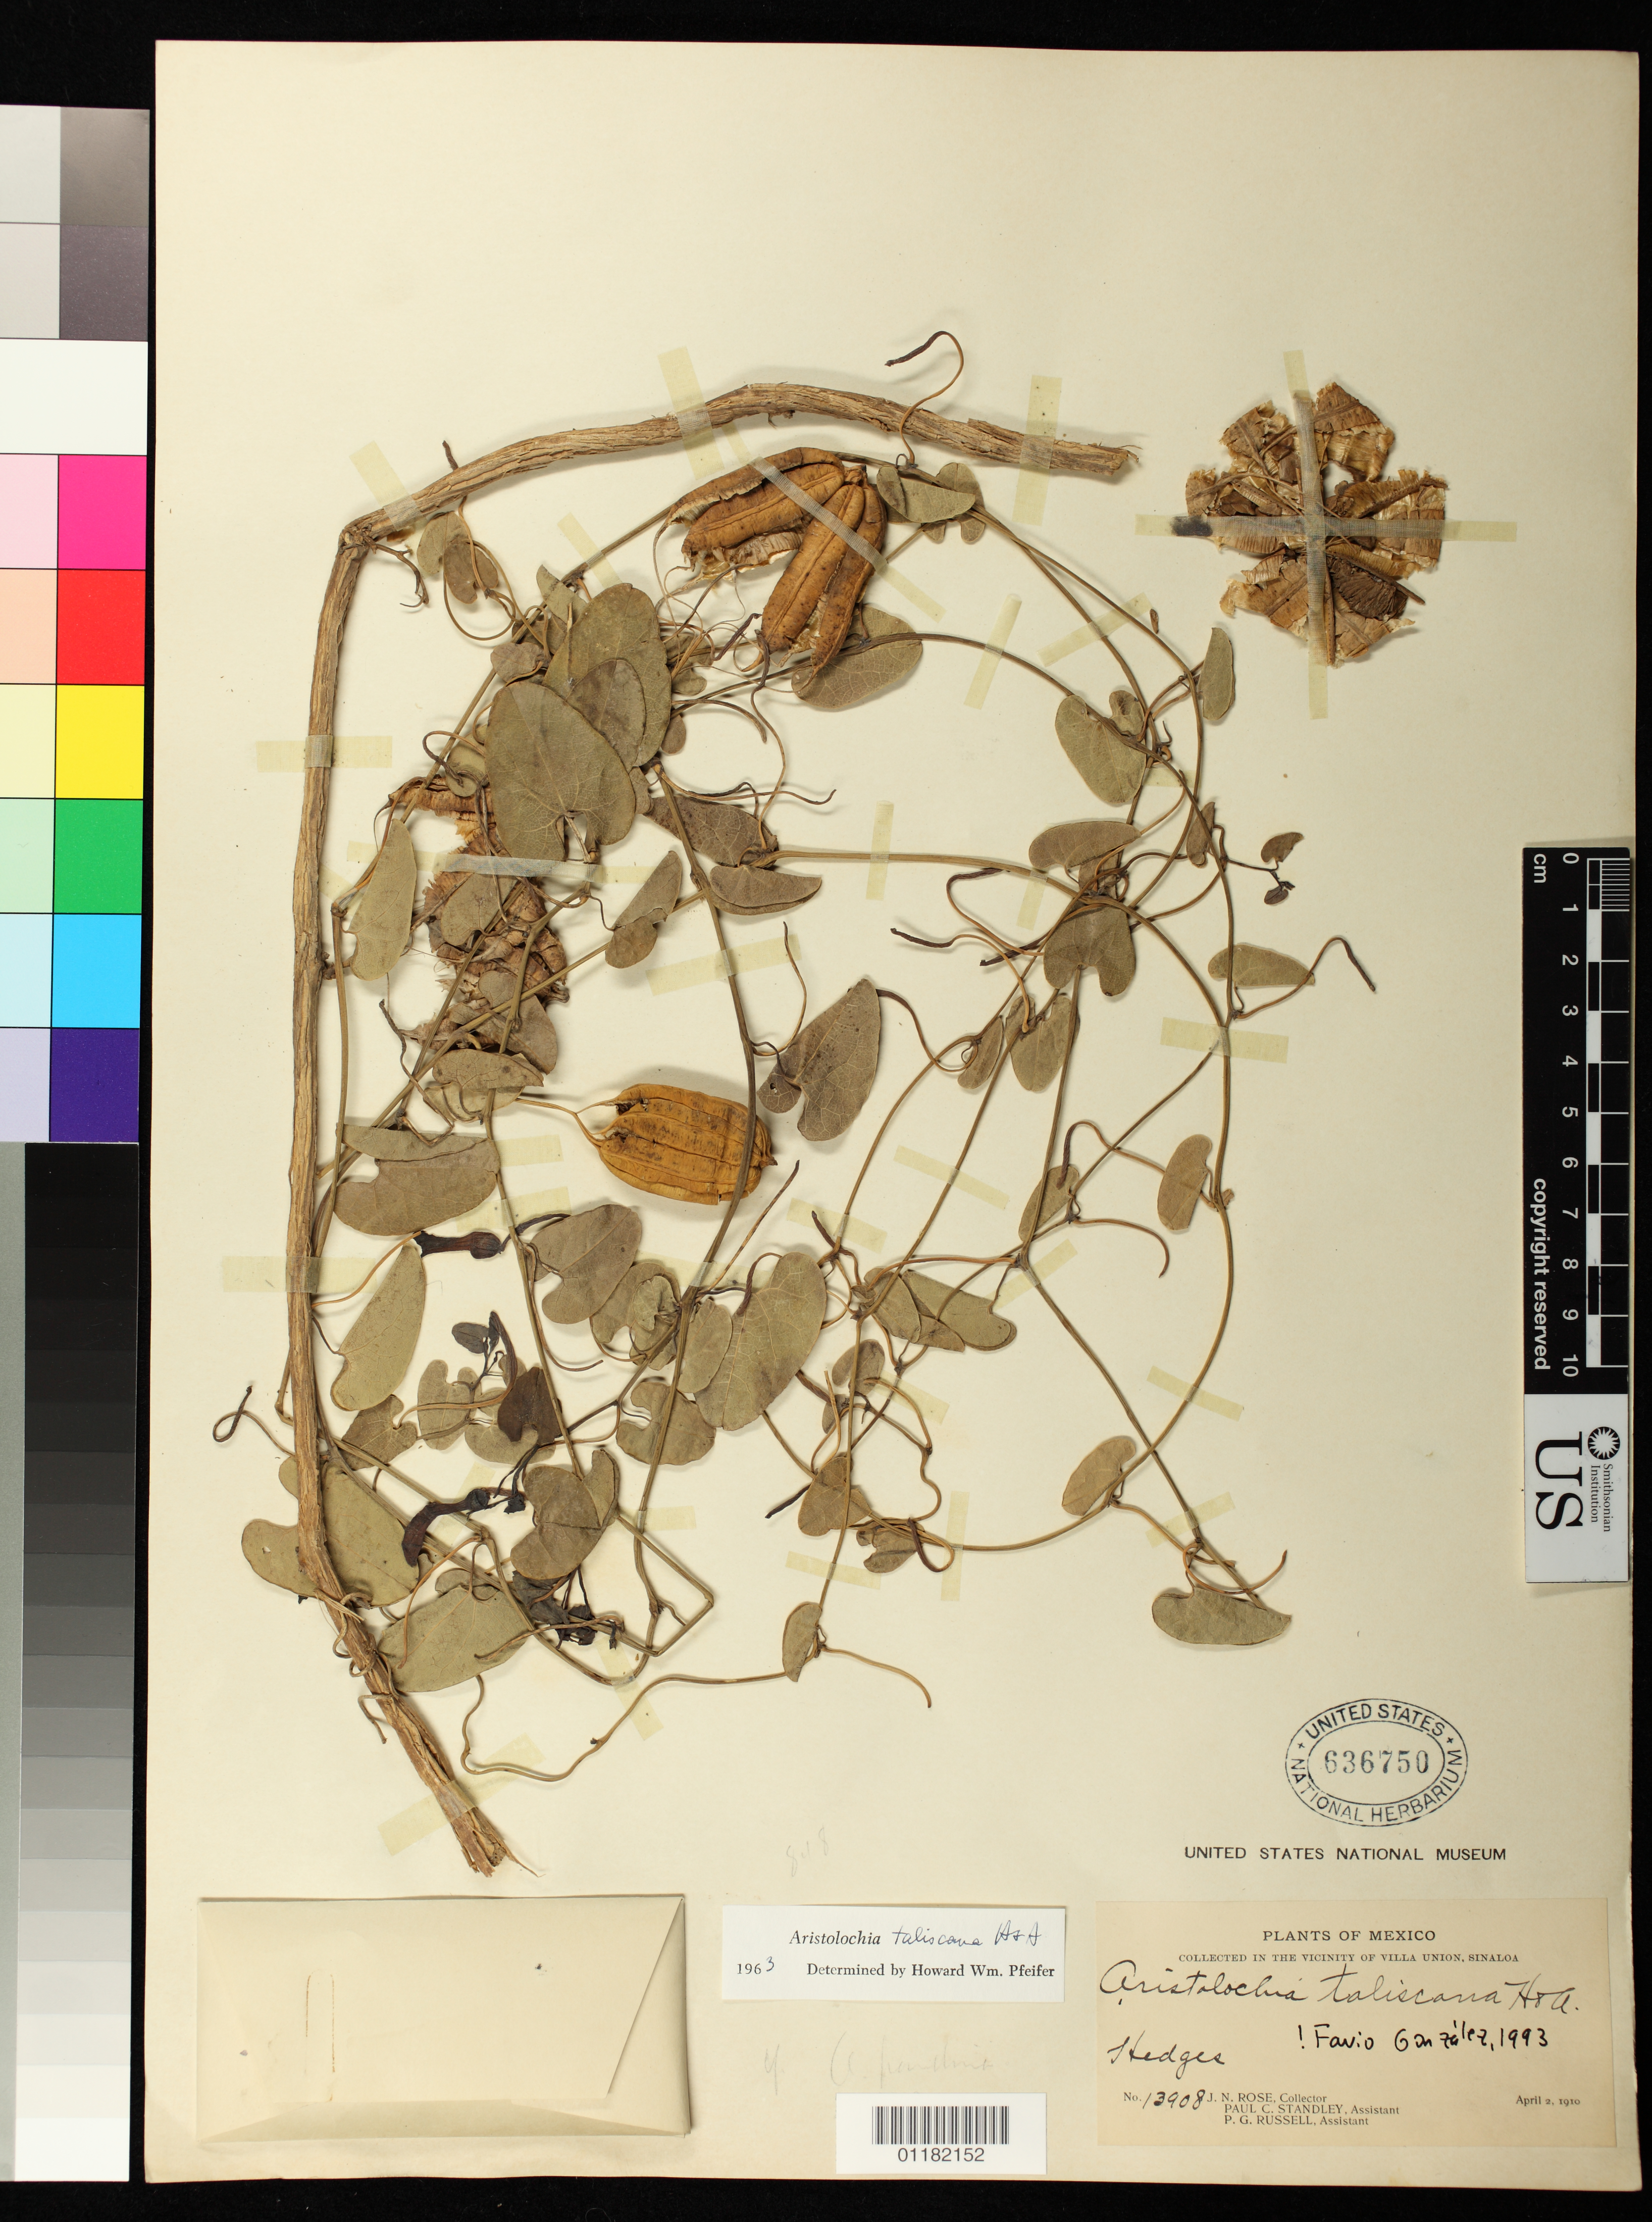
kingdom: Plantae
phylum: Tracheophyta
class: Magnoliopsida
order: Piperales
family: Aristolochiaceae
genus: Aristolochia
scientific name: Aristolochia taliscana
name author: Hook. & Arn.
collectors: J. N. Rose, P. C. Standley & P. G. Russell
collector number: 13908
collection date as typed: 02 Apr 1910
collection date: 1910-04-02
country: Mexico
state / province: Sinaloa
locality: Vicinity of Culiacan. Wet field.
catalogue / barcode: US 636750